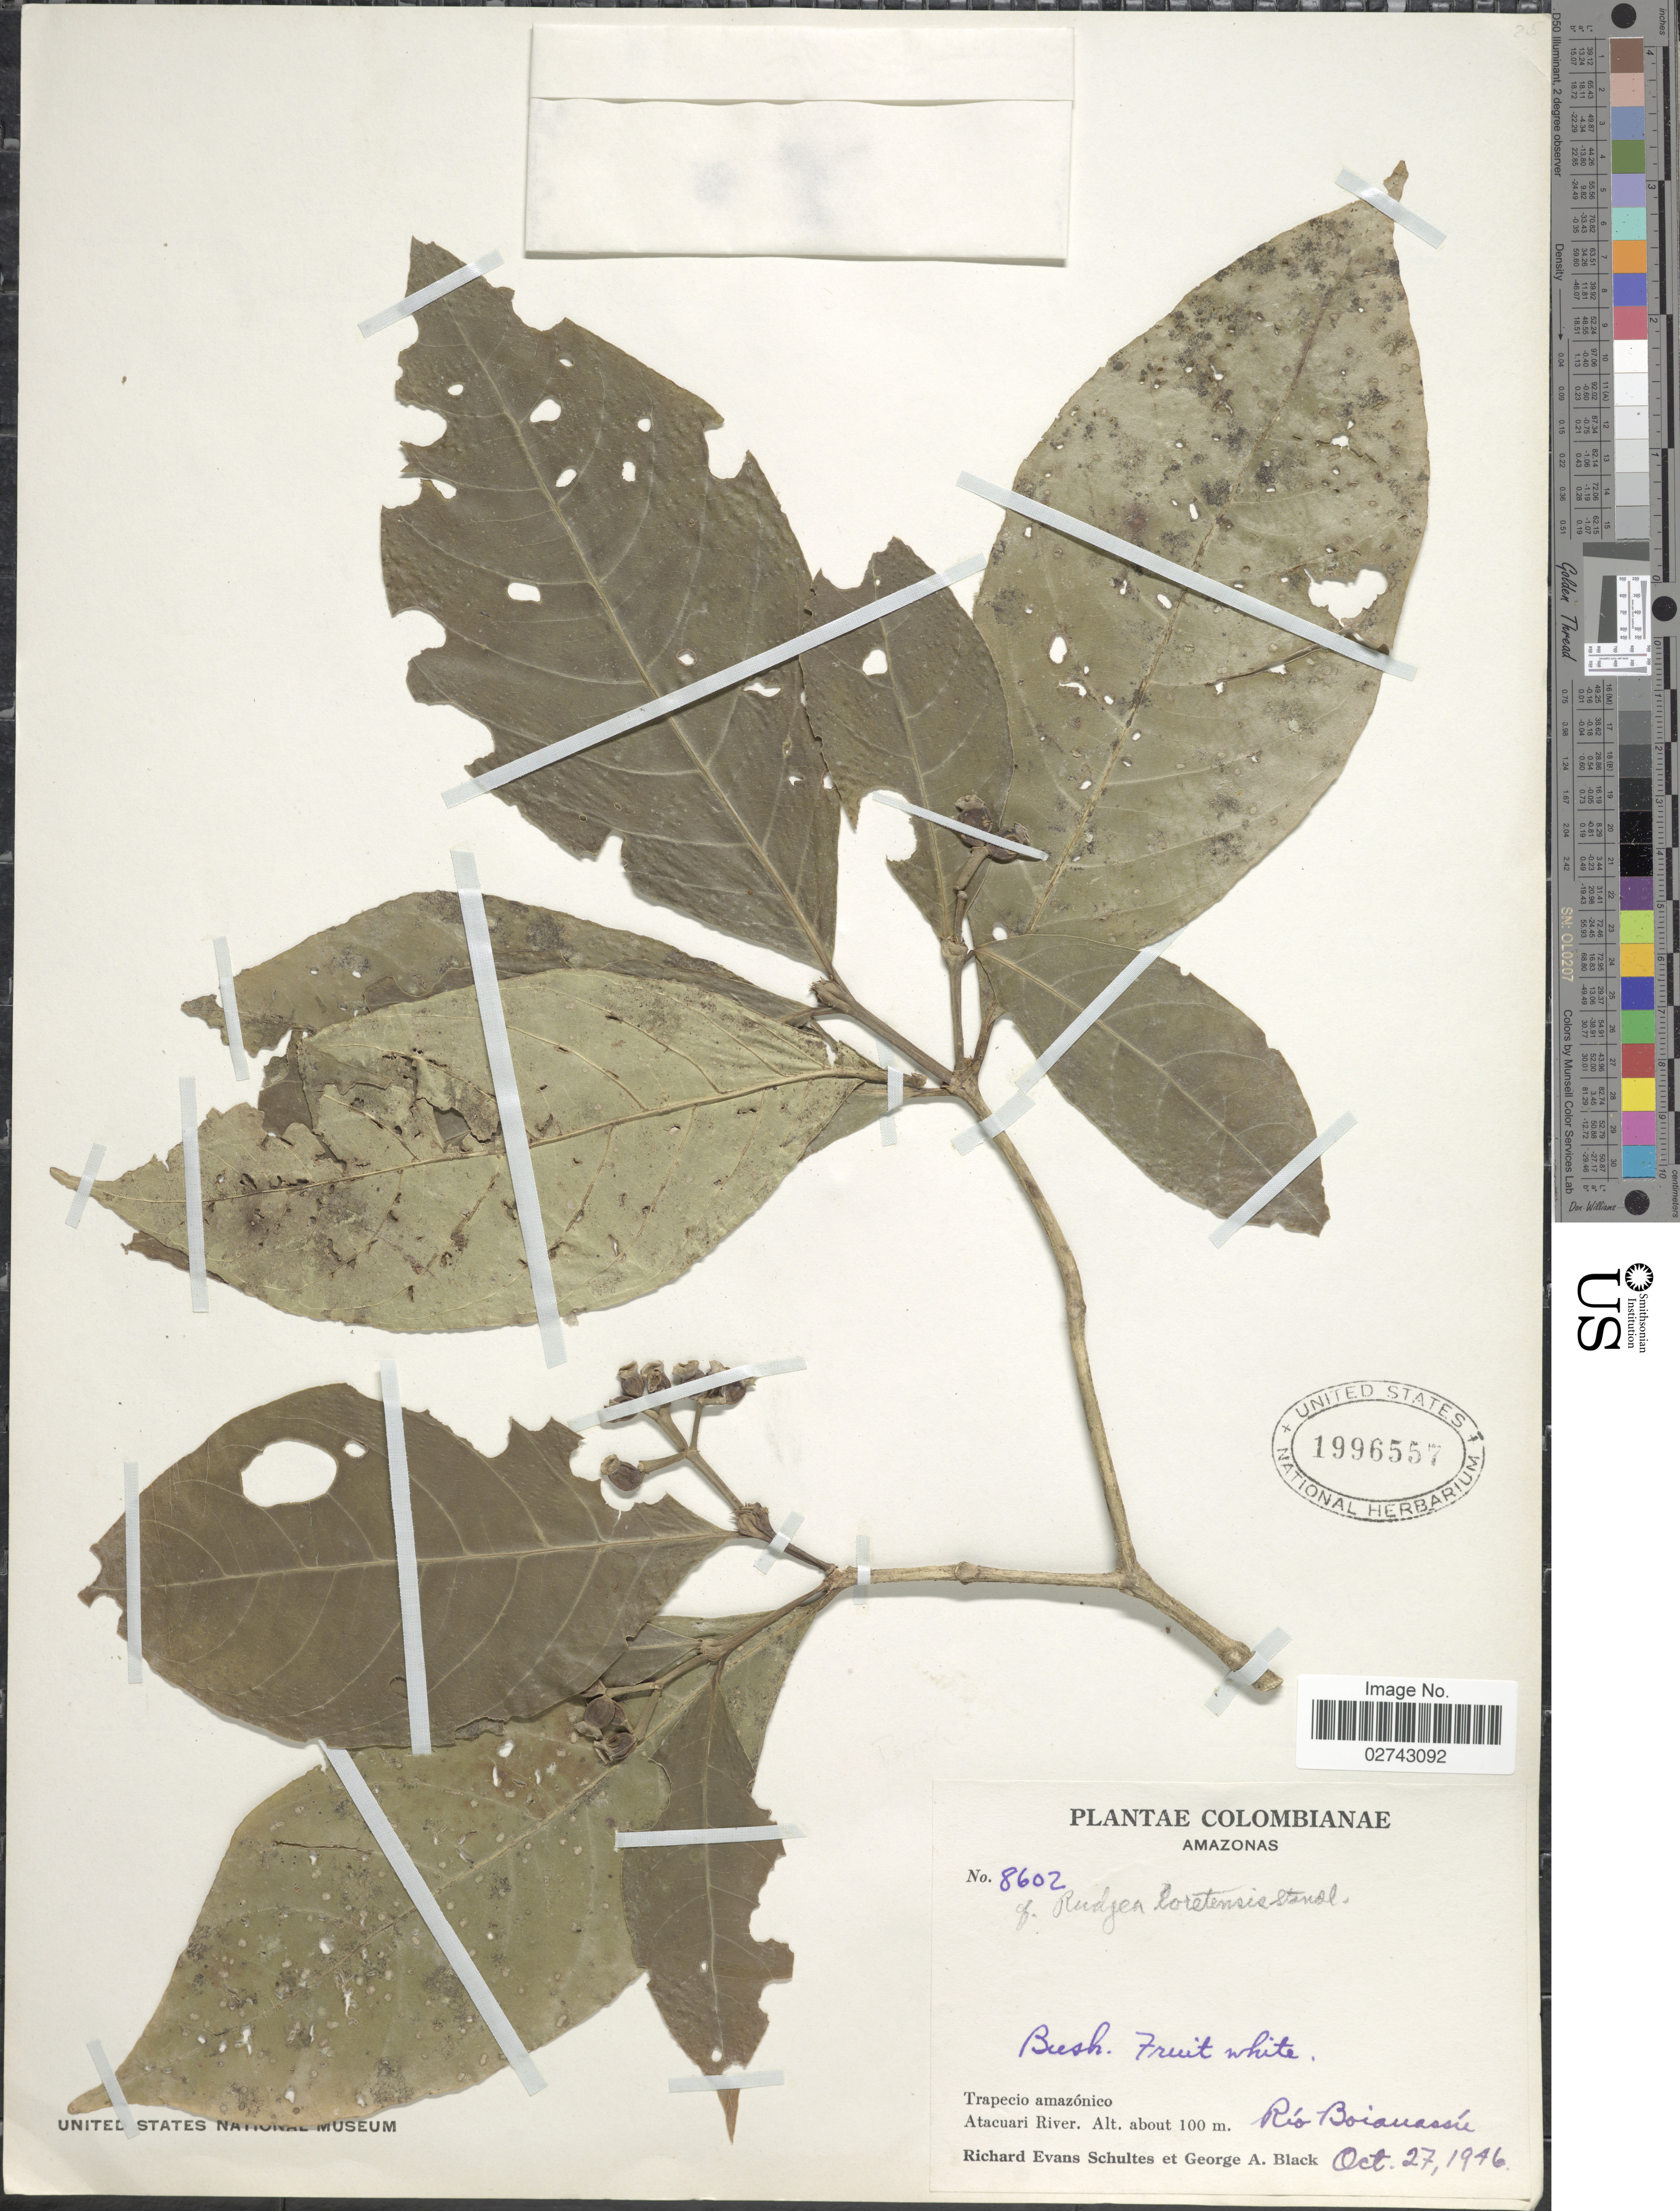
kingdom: Plantae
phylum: Tracheophyta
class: Magnoliopsida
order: Gentianales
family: Rubiaceae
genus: Rudgea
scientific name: Rudgea loretensis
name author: Standl.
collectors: R. E. Schultes & G. A. Black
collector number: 8602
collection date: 1946-10-27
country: Colombia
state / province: Amazônas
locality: Trapeco amazonica. Atacuari River. Rio Boianassu.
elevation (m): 100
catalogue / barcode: US 1996557